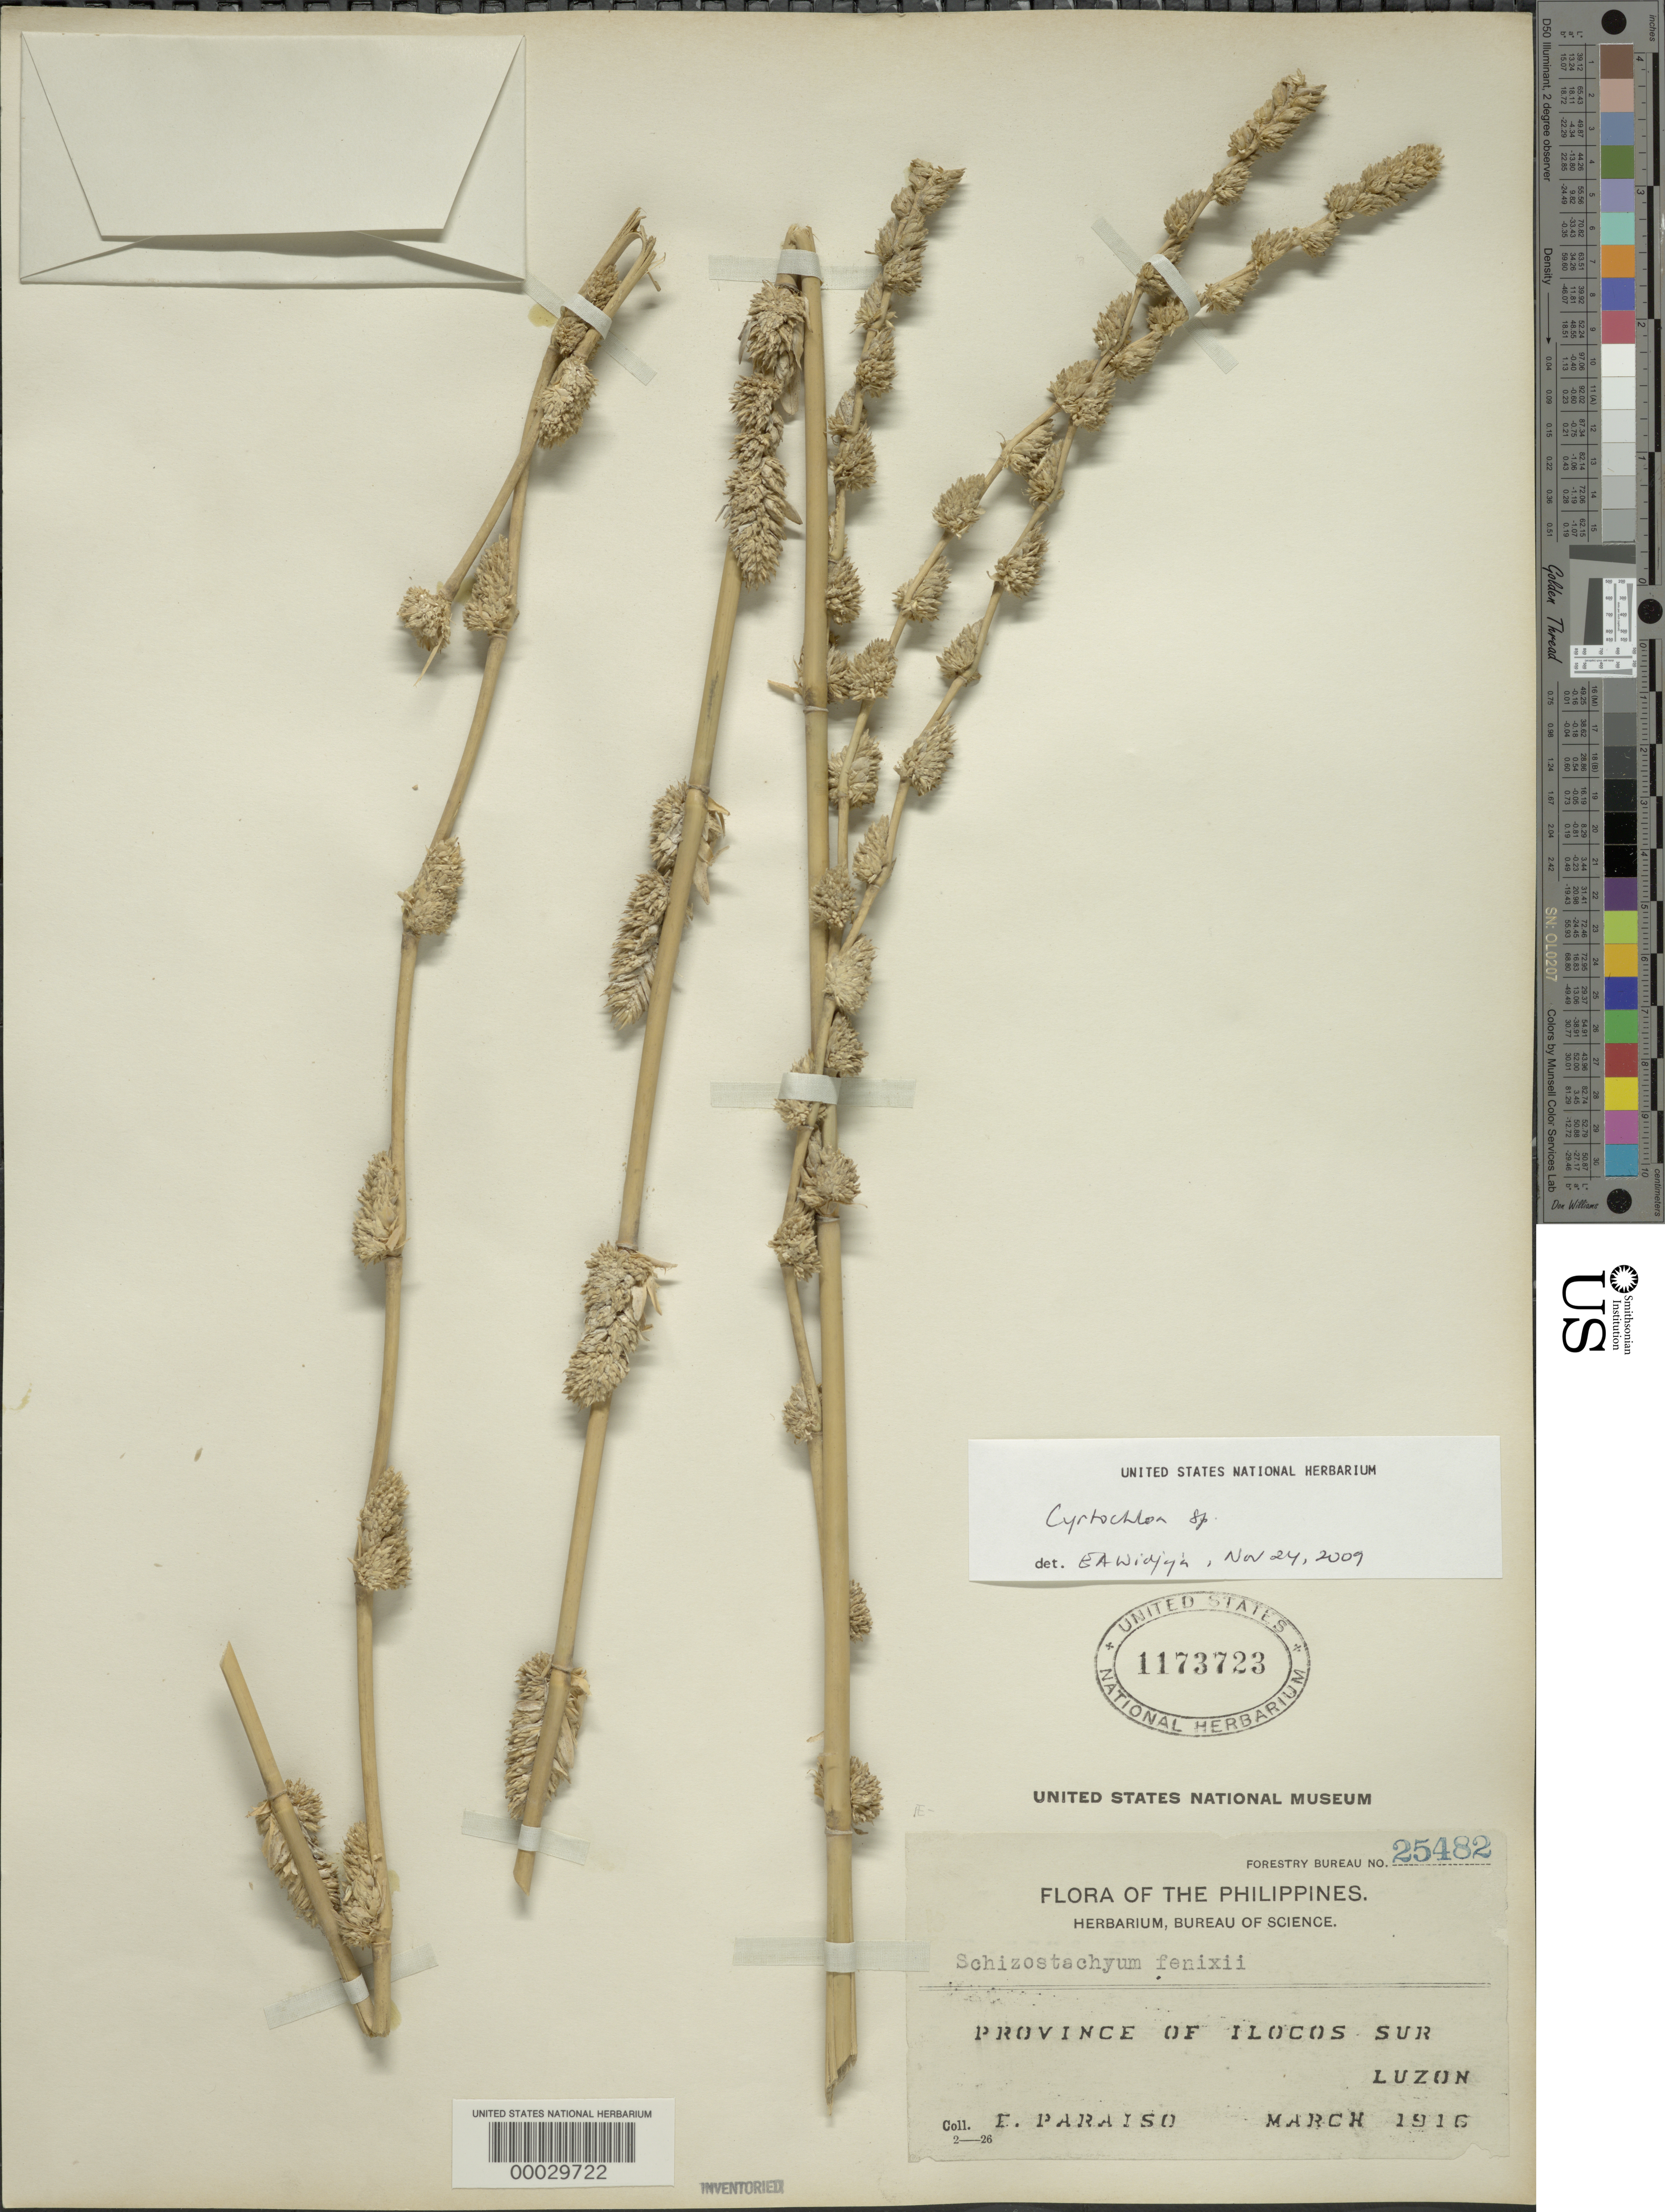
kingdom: Plantae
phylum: Tracheophyta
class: Liliopsida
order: Poales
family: Poaceae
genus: Cyrtochloa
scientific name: Cyrtochloa sp.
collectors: E. Paraiso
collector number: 25482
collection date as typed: Mar 1916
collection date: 1916-03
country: Philippines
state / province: Ilocos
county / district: Ilocos Sur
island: Luzon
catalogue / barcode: US 1173723